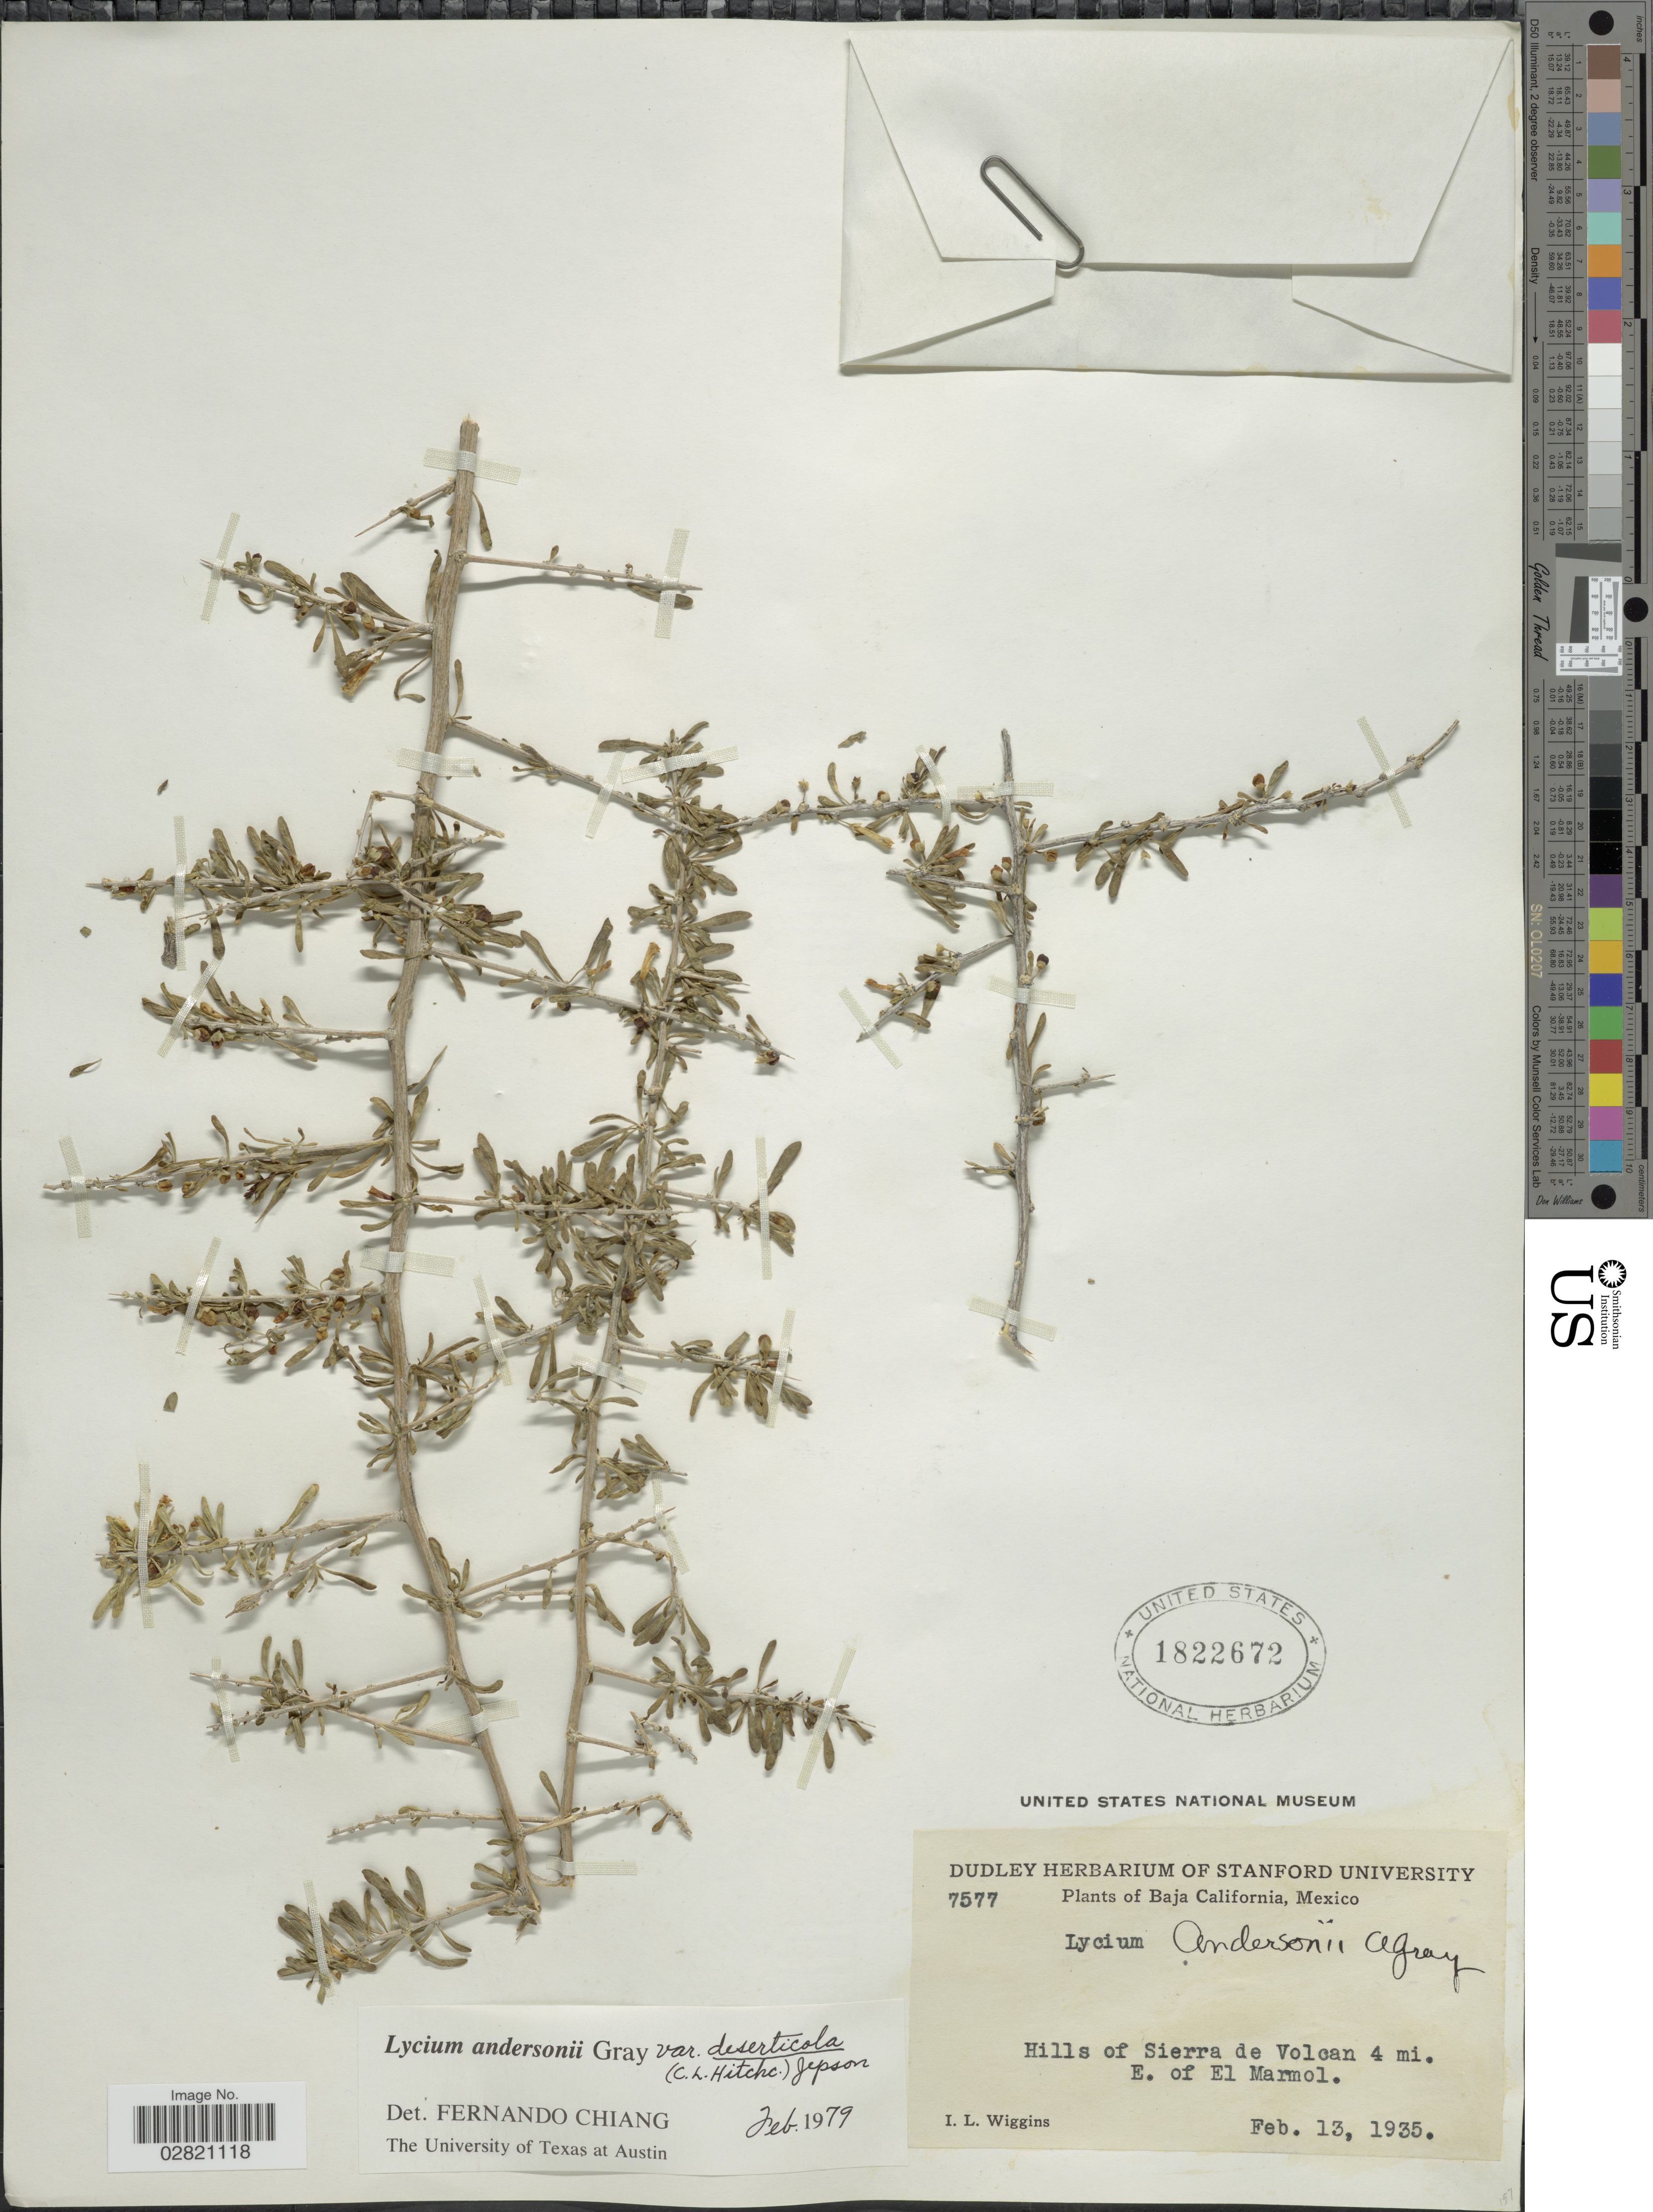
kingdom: Plantae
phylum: Tracheophyta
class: Magnoliopsida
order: Solanales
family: Solanaceae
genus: Lycium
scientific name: Lycium andersonii var. deserticola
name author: (C.L. Hitchc.) Jeps.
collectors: I. L. Wiggins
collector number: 7577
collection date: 1935-02-13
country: Mexico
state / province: Baja California Norte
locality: Hills of Sierra de Volcan 4 mi. E. of El Marmol.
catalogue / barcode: US 1822672